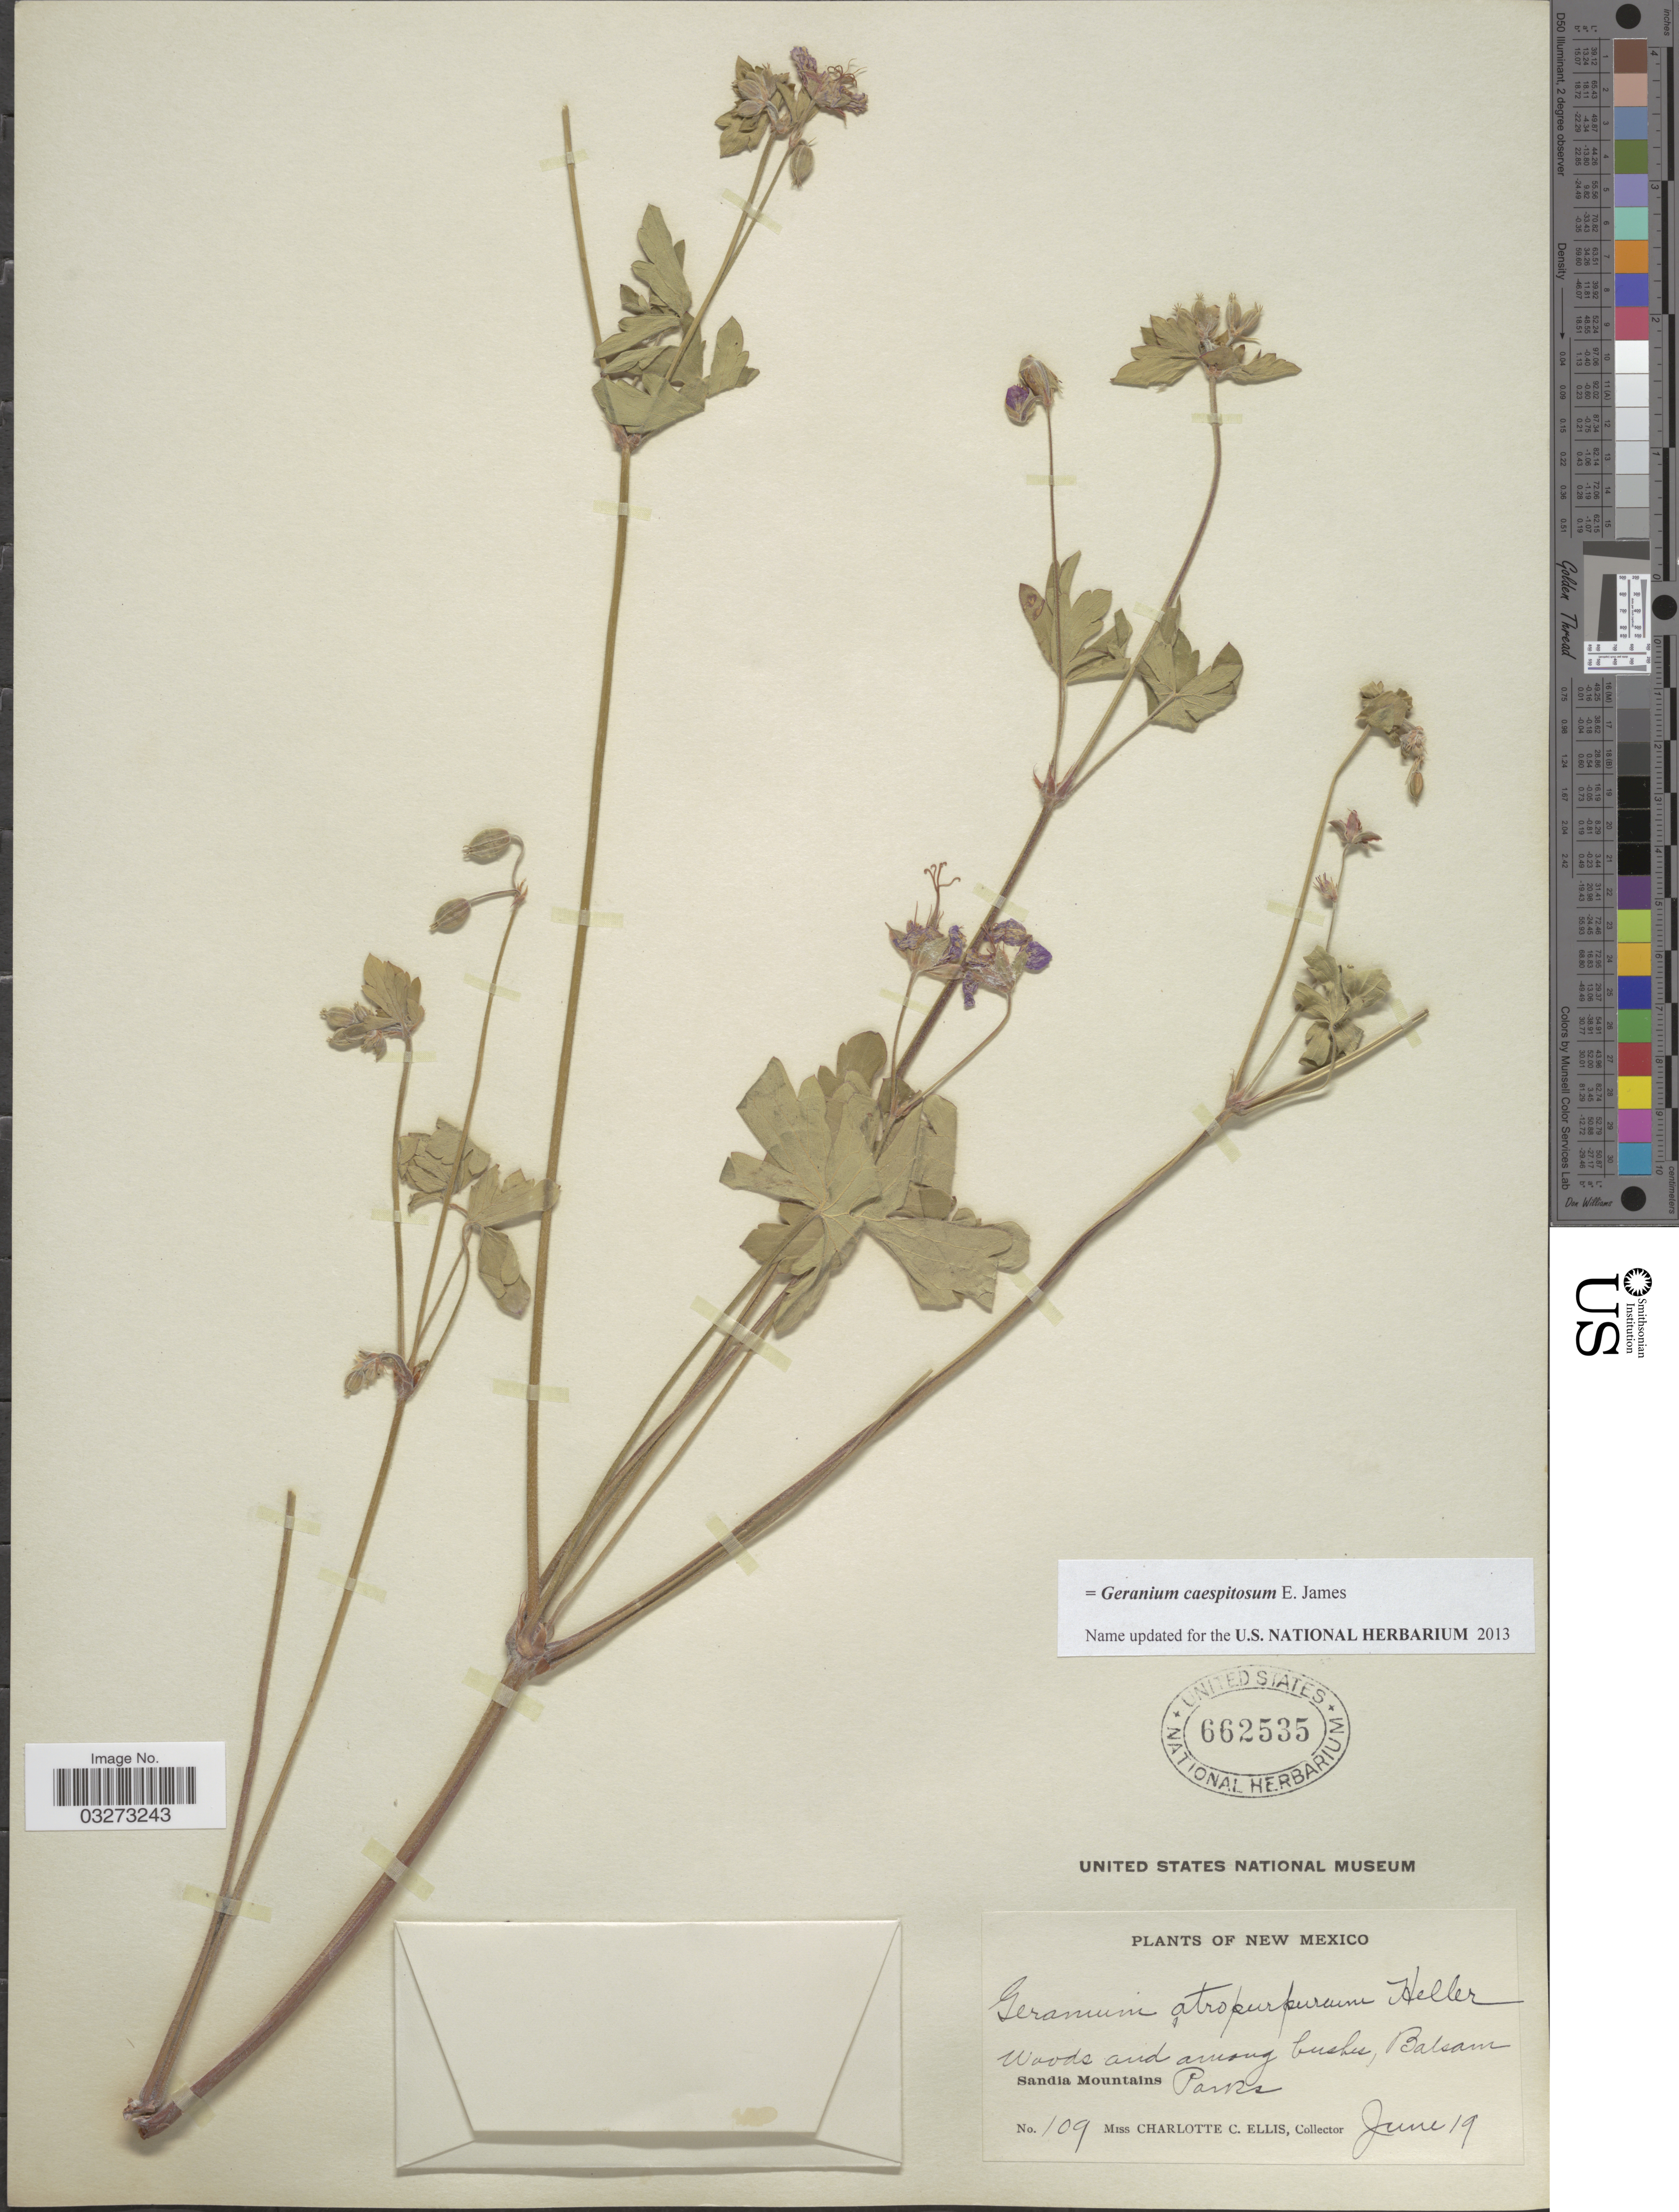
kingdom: Plantae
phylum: Tracheophyta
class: Magnoliopsida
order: Geraniales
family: Geraniaceae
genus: Geranium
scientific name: Geranium caespitosum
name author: E. James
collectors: C. C. Ellis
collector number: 109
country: United States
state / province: New Mexico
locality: Balsam Parks. Sandia Mountains.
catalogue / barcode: US 662535